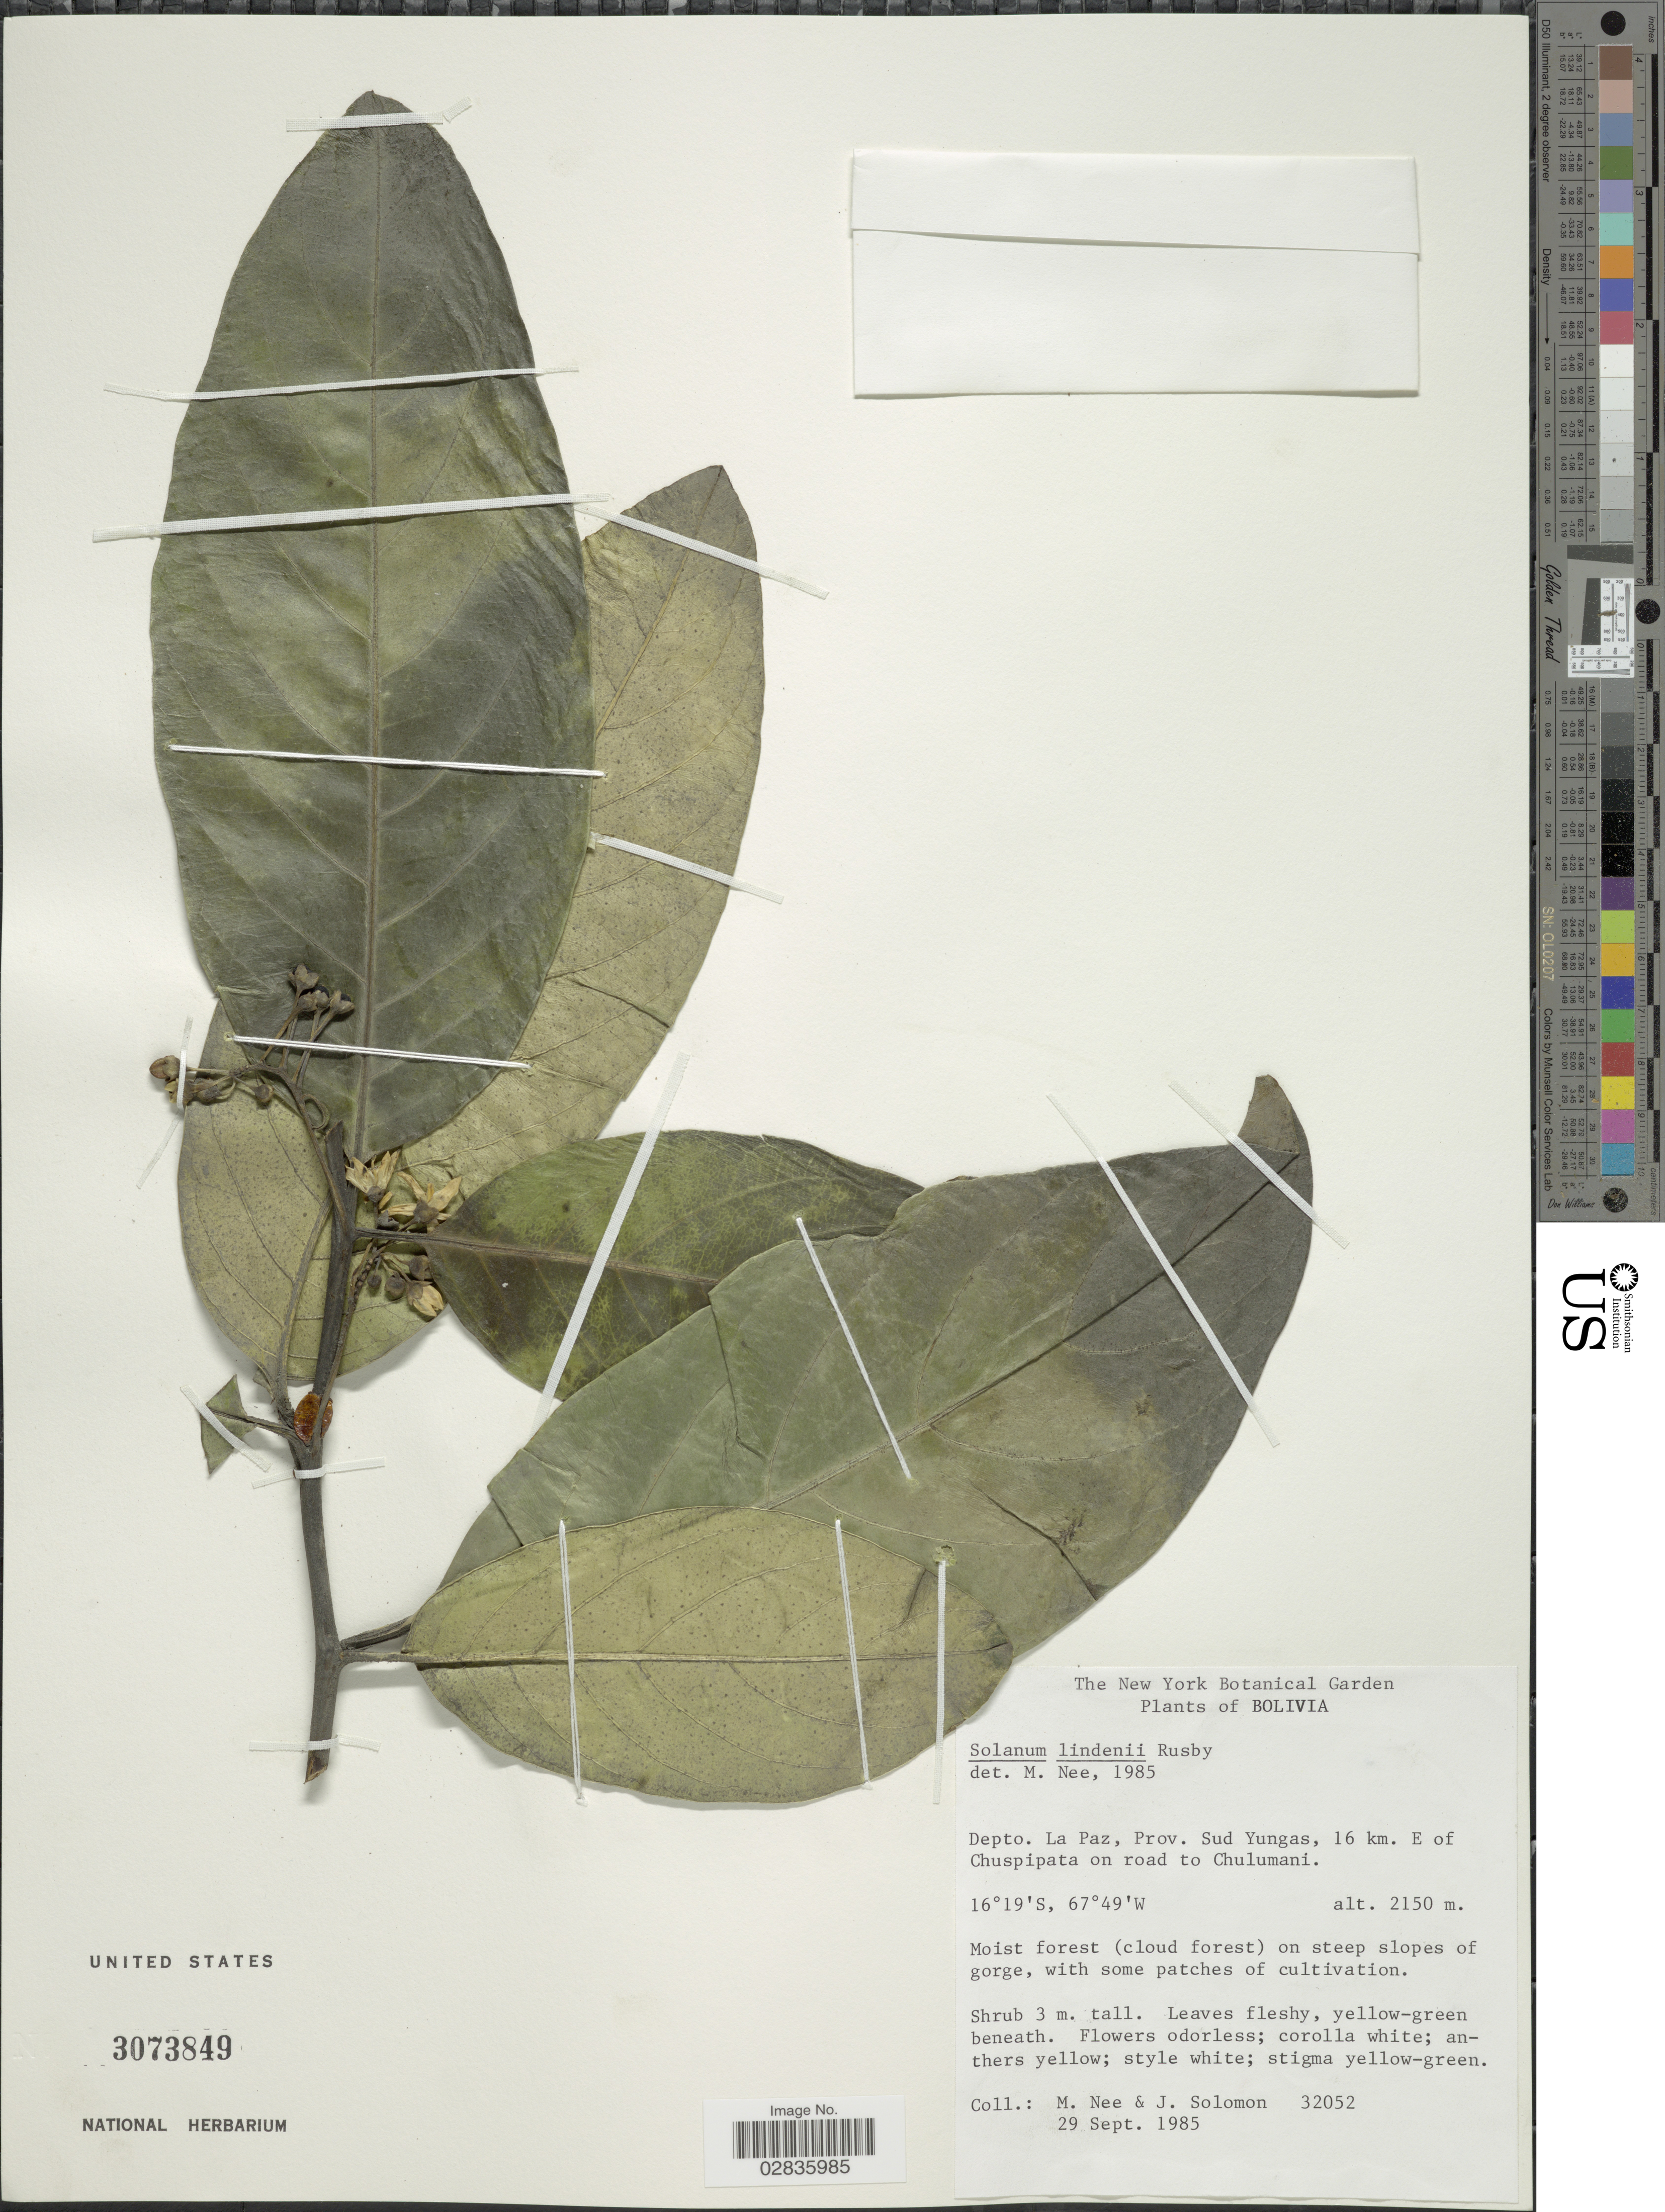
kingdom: Plantae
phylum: Tracheophyta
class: Magnoliopsida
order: Solanales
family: Solanaceae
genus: Solanum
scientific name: Solanum lindenii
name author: Rusby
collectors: M. Nee & J. Solomon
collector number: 32052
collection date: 1985-09-29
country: Bolivia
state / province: La Paz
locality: Depto. La Paz, Prov. Sud Yungas, 16 km. E of Chuspipata on road to Chulumani.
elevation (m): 655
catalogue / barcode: US 3073849